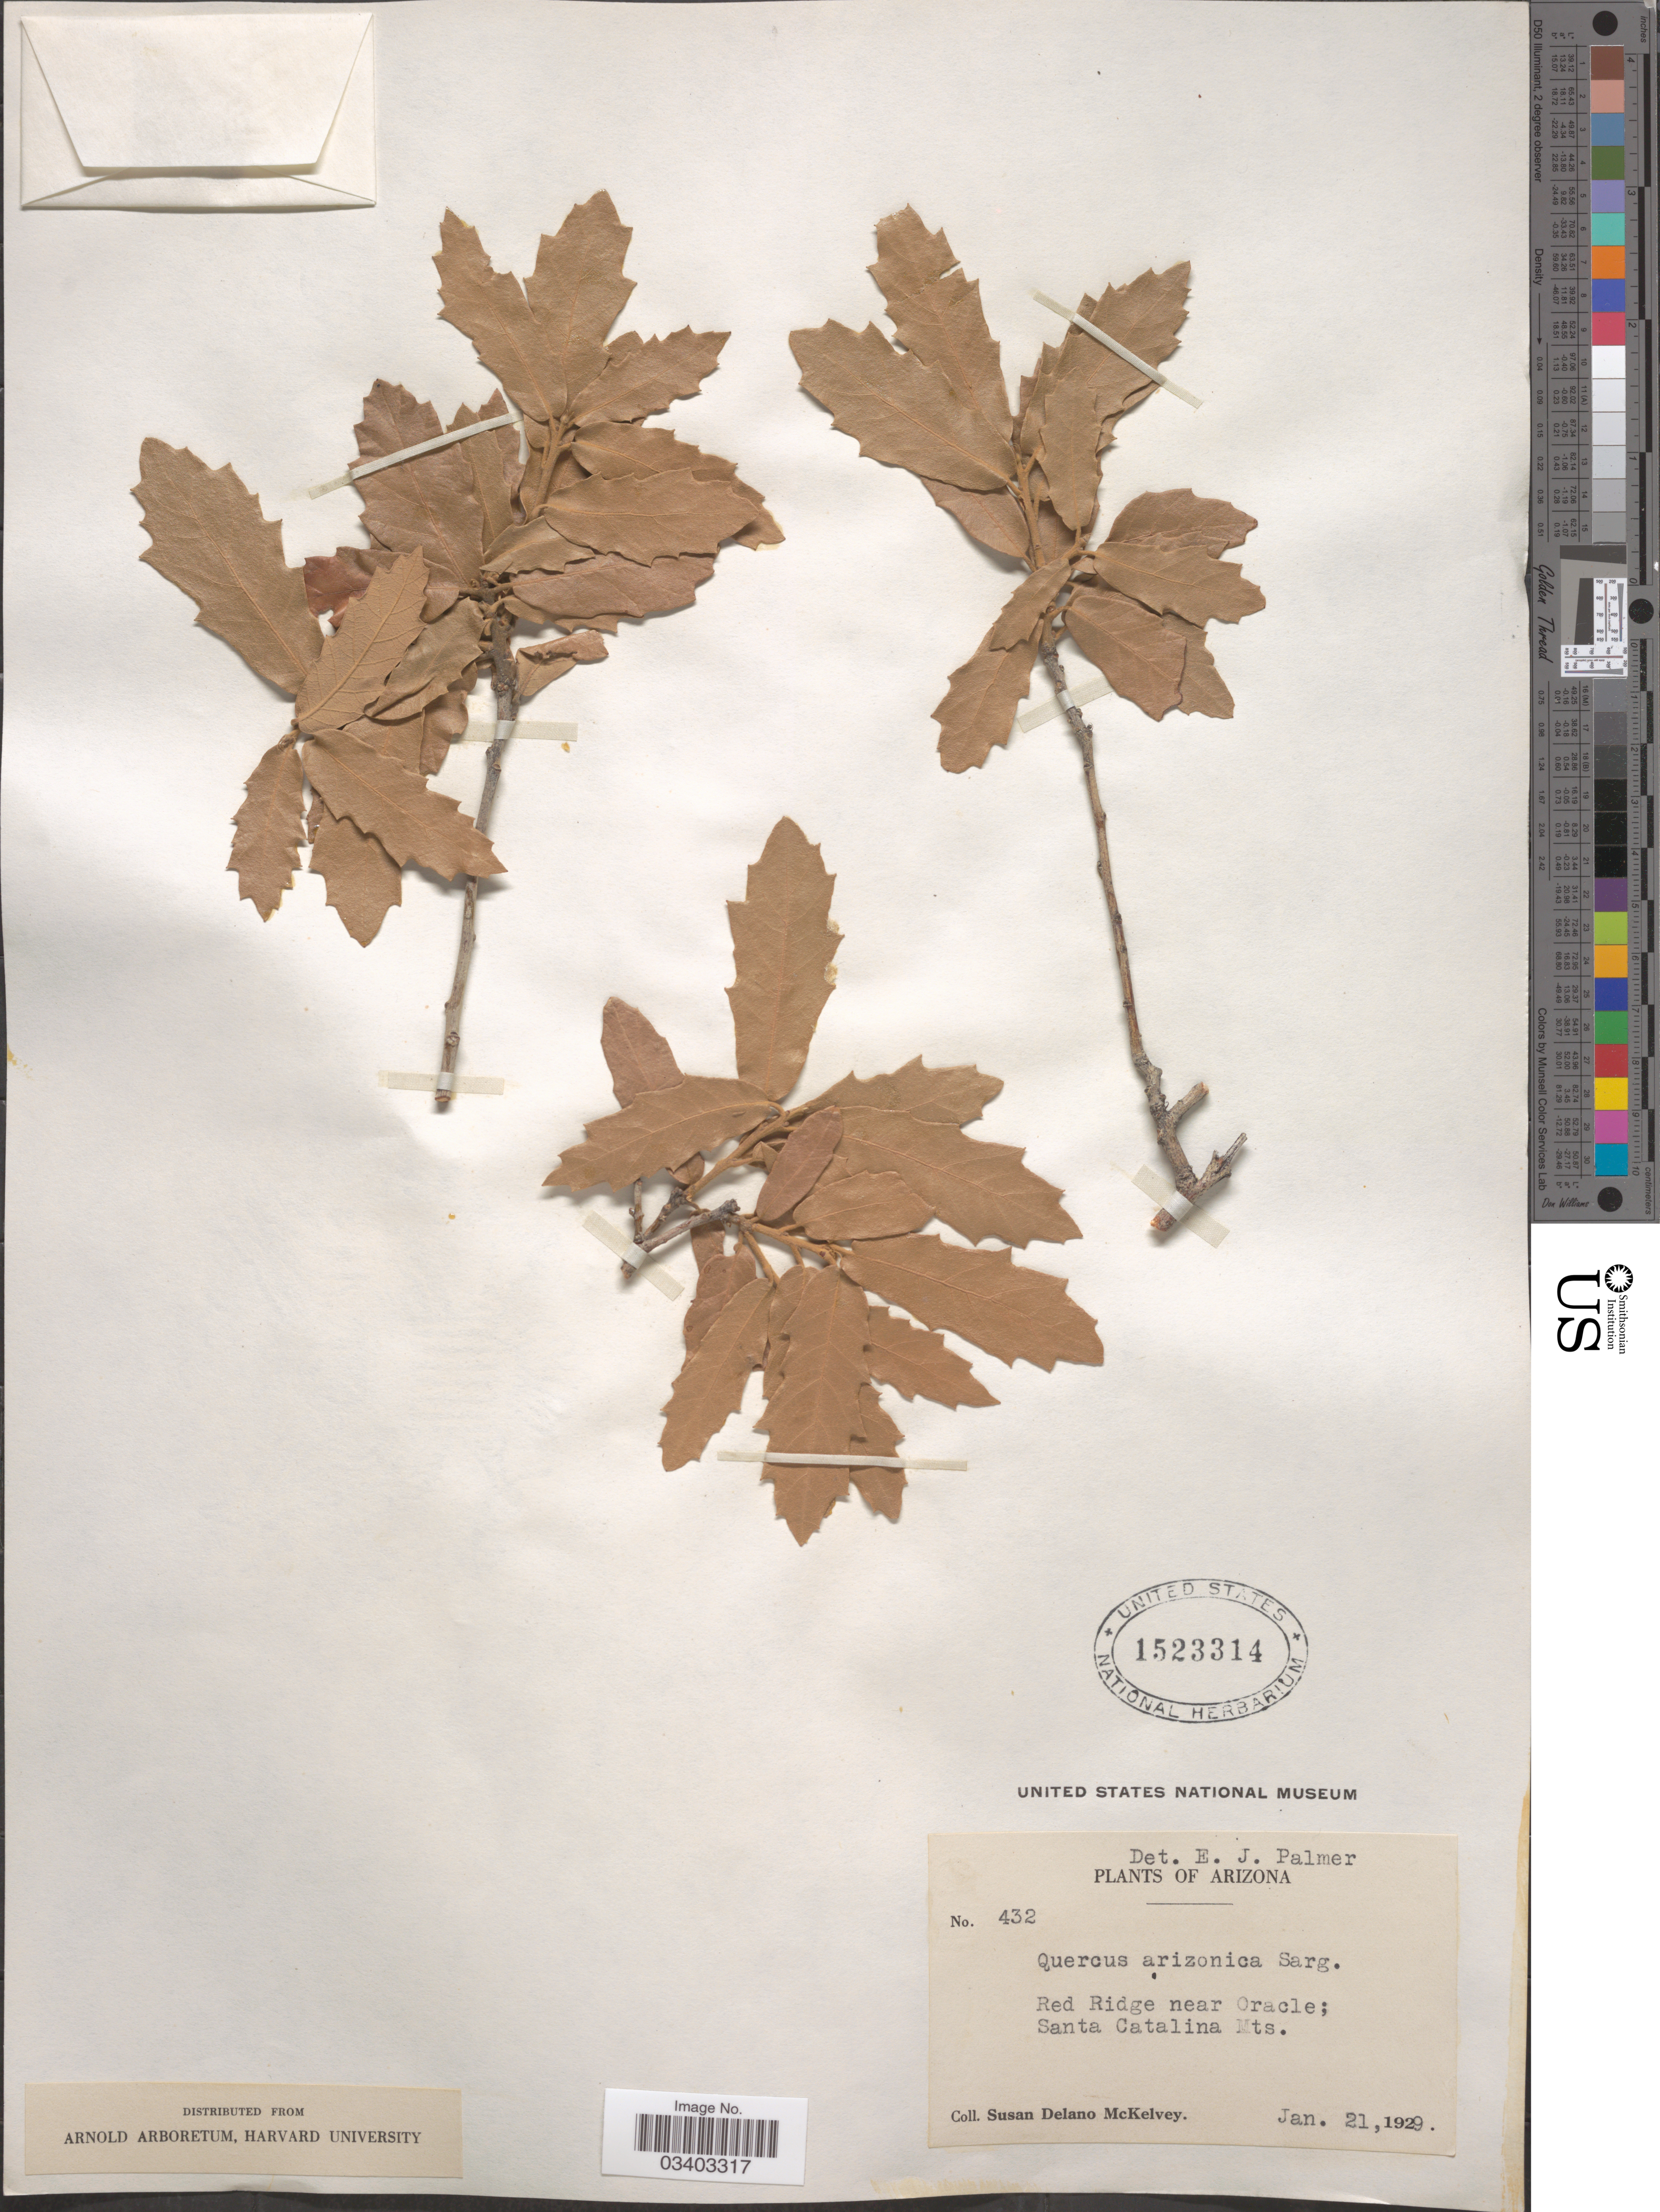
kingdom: Plantae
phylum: Tracheophyta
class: Magnoliopsida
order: Fagales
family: Fagaceae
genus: Quercus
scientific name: Quercus arizonica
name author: Sarg.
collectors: S. A. McKelvey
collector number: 432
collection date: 1929-01-21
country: United States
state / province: Arizona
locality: Red Ridge near Oracle; Santa Catalina Mts.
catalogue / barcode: US 1523314